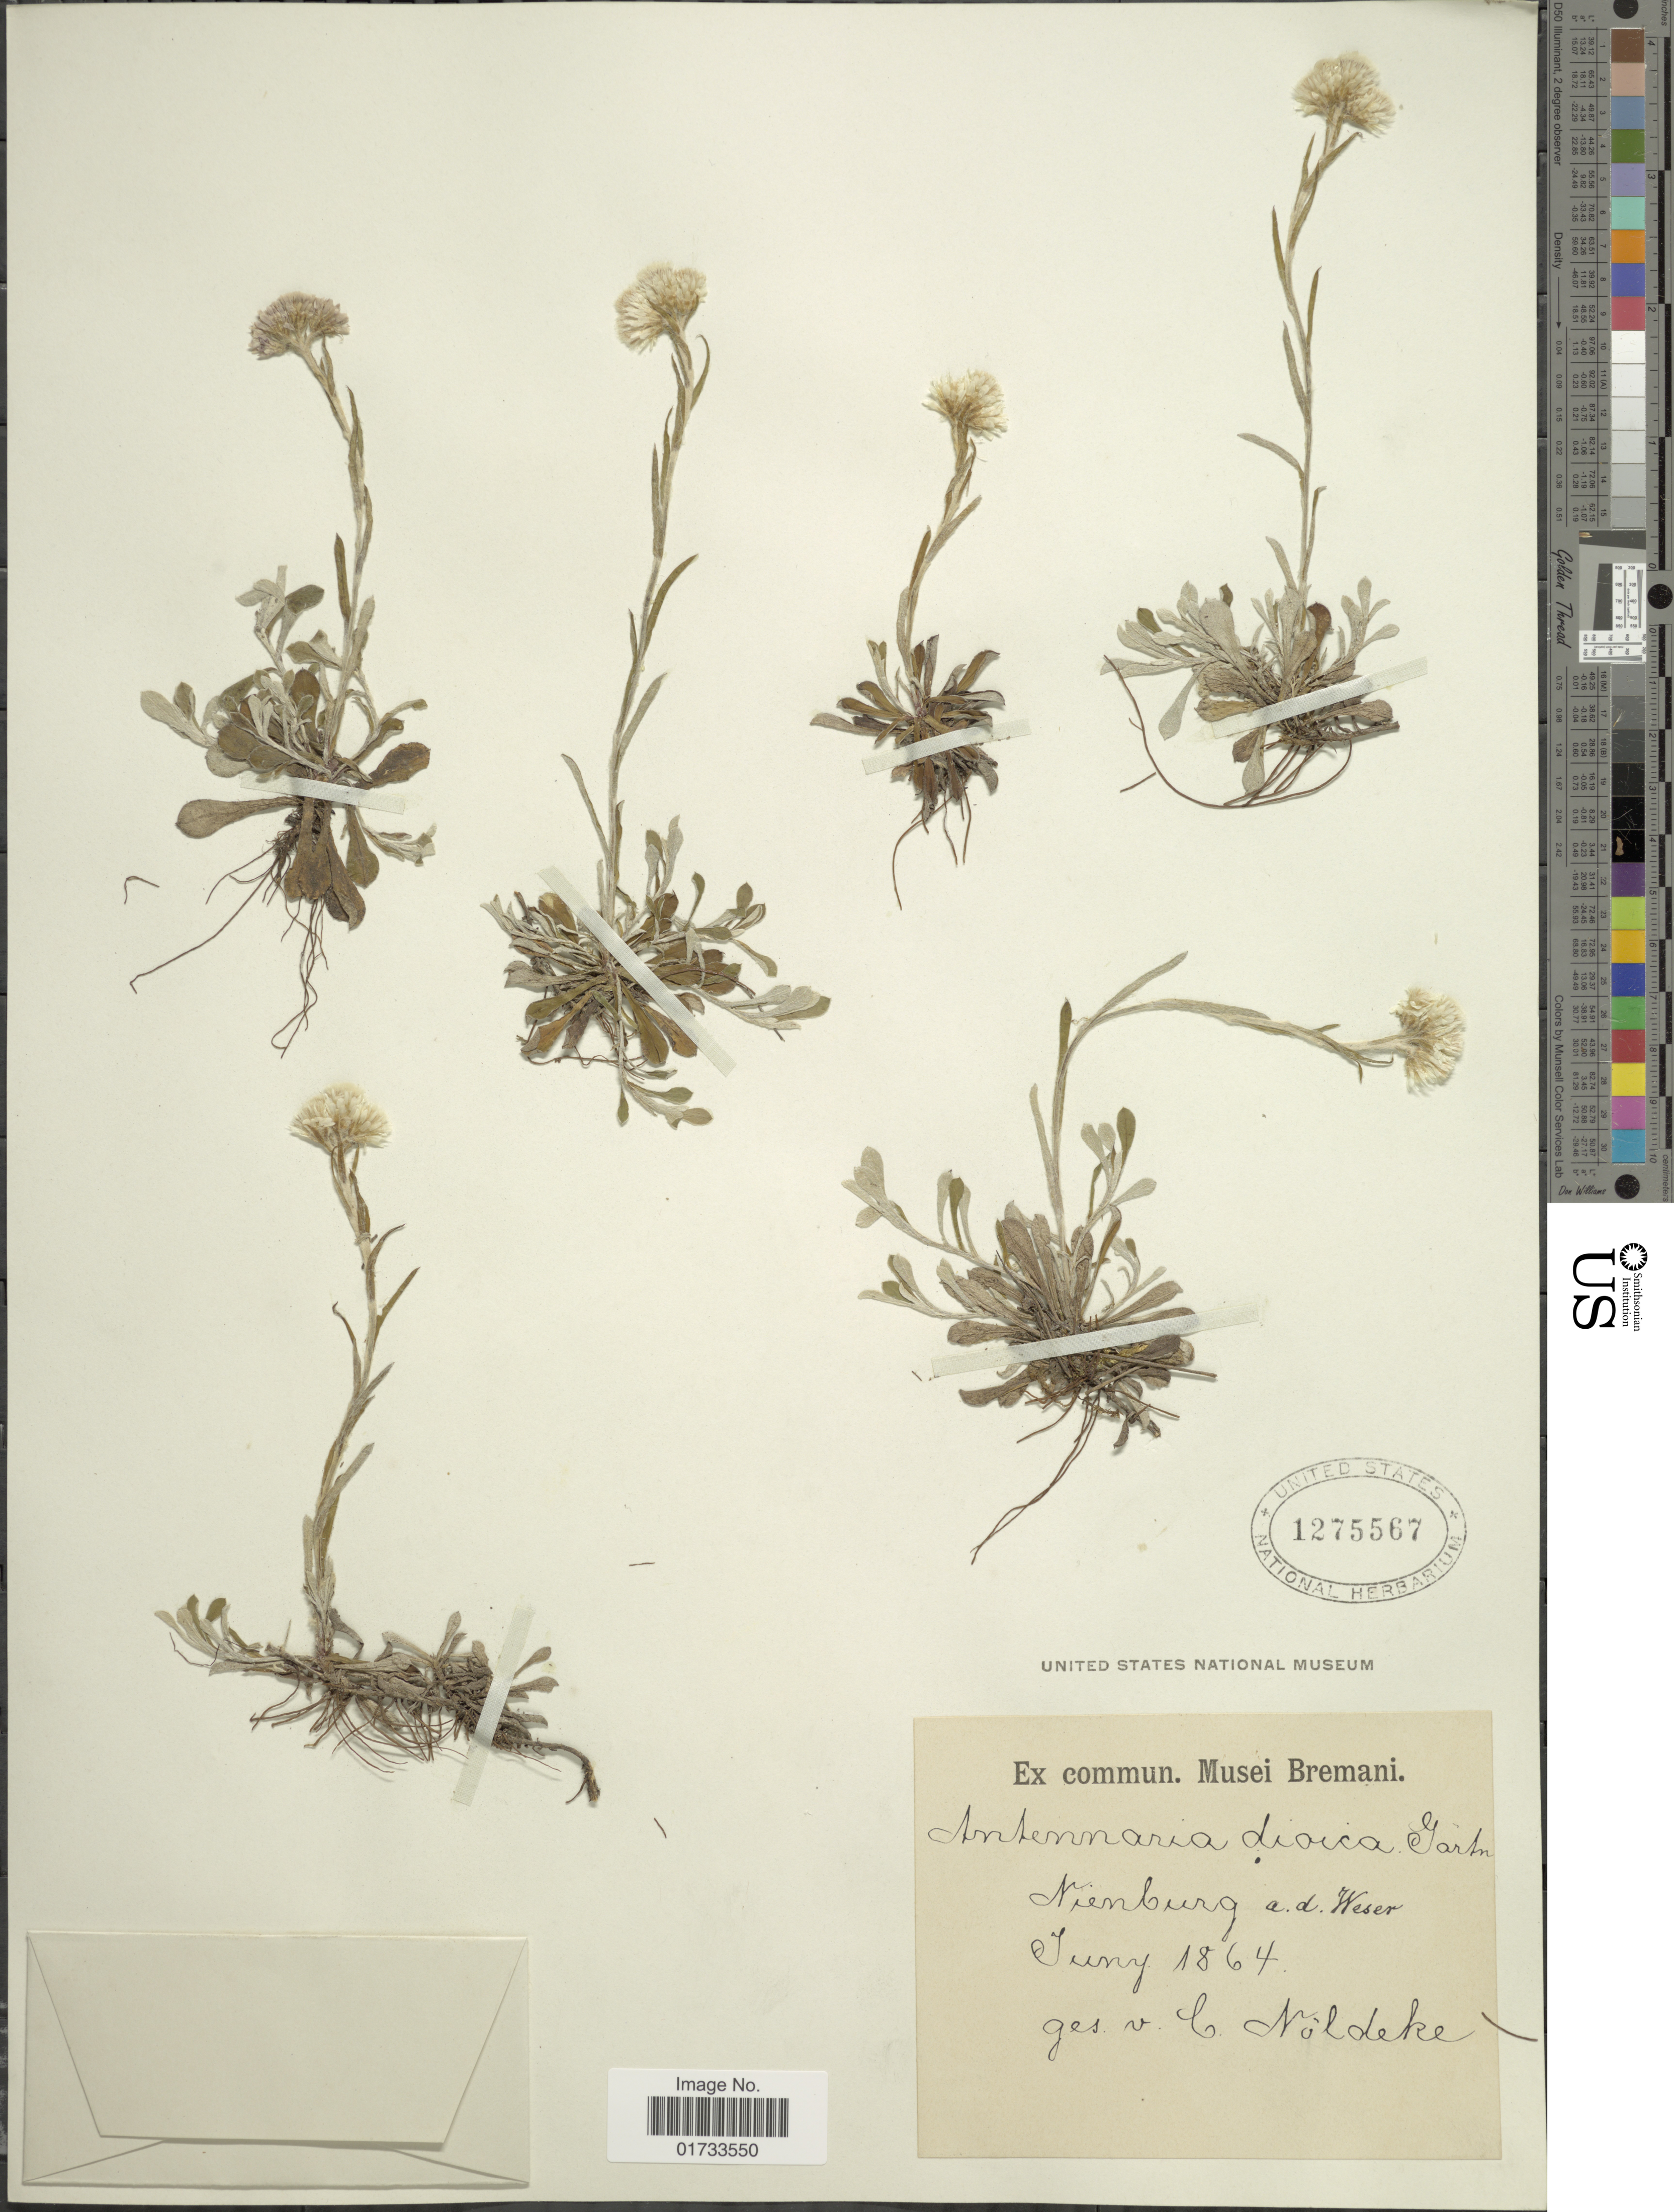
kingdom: Plantae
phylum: Tracheophyta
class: Magnoliopsida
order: Asterales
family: Asteraceae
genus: Antennaria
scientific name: Antennaria dioica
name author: (L.) Gaertn.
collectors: C. Noldeke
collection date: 1864-06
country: Germany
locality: Nienburg a.d. Weser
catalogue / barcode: US 1275567